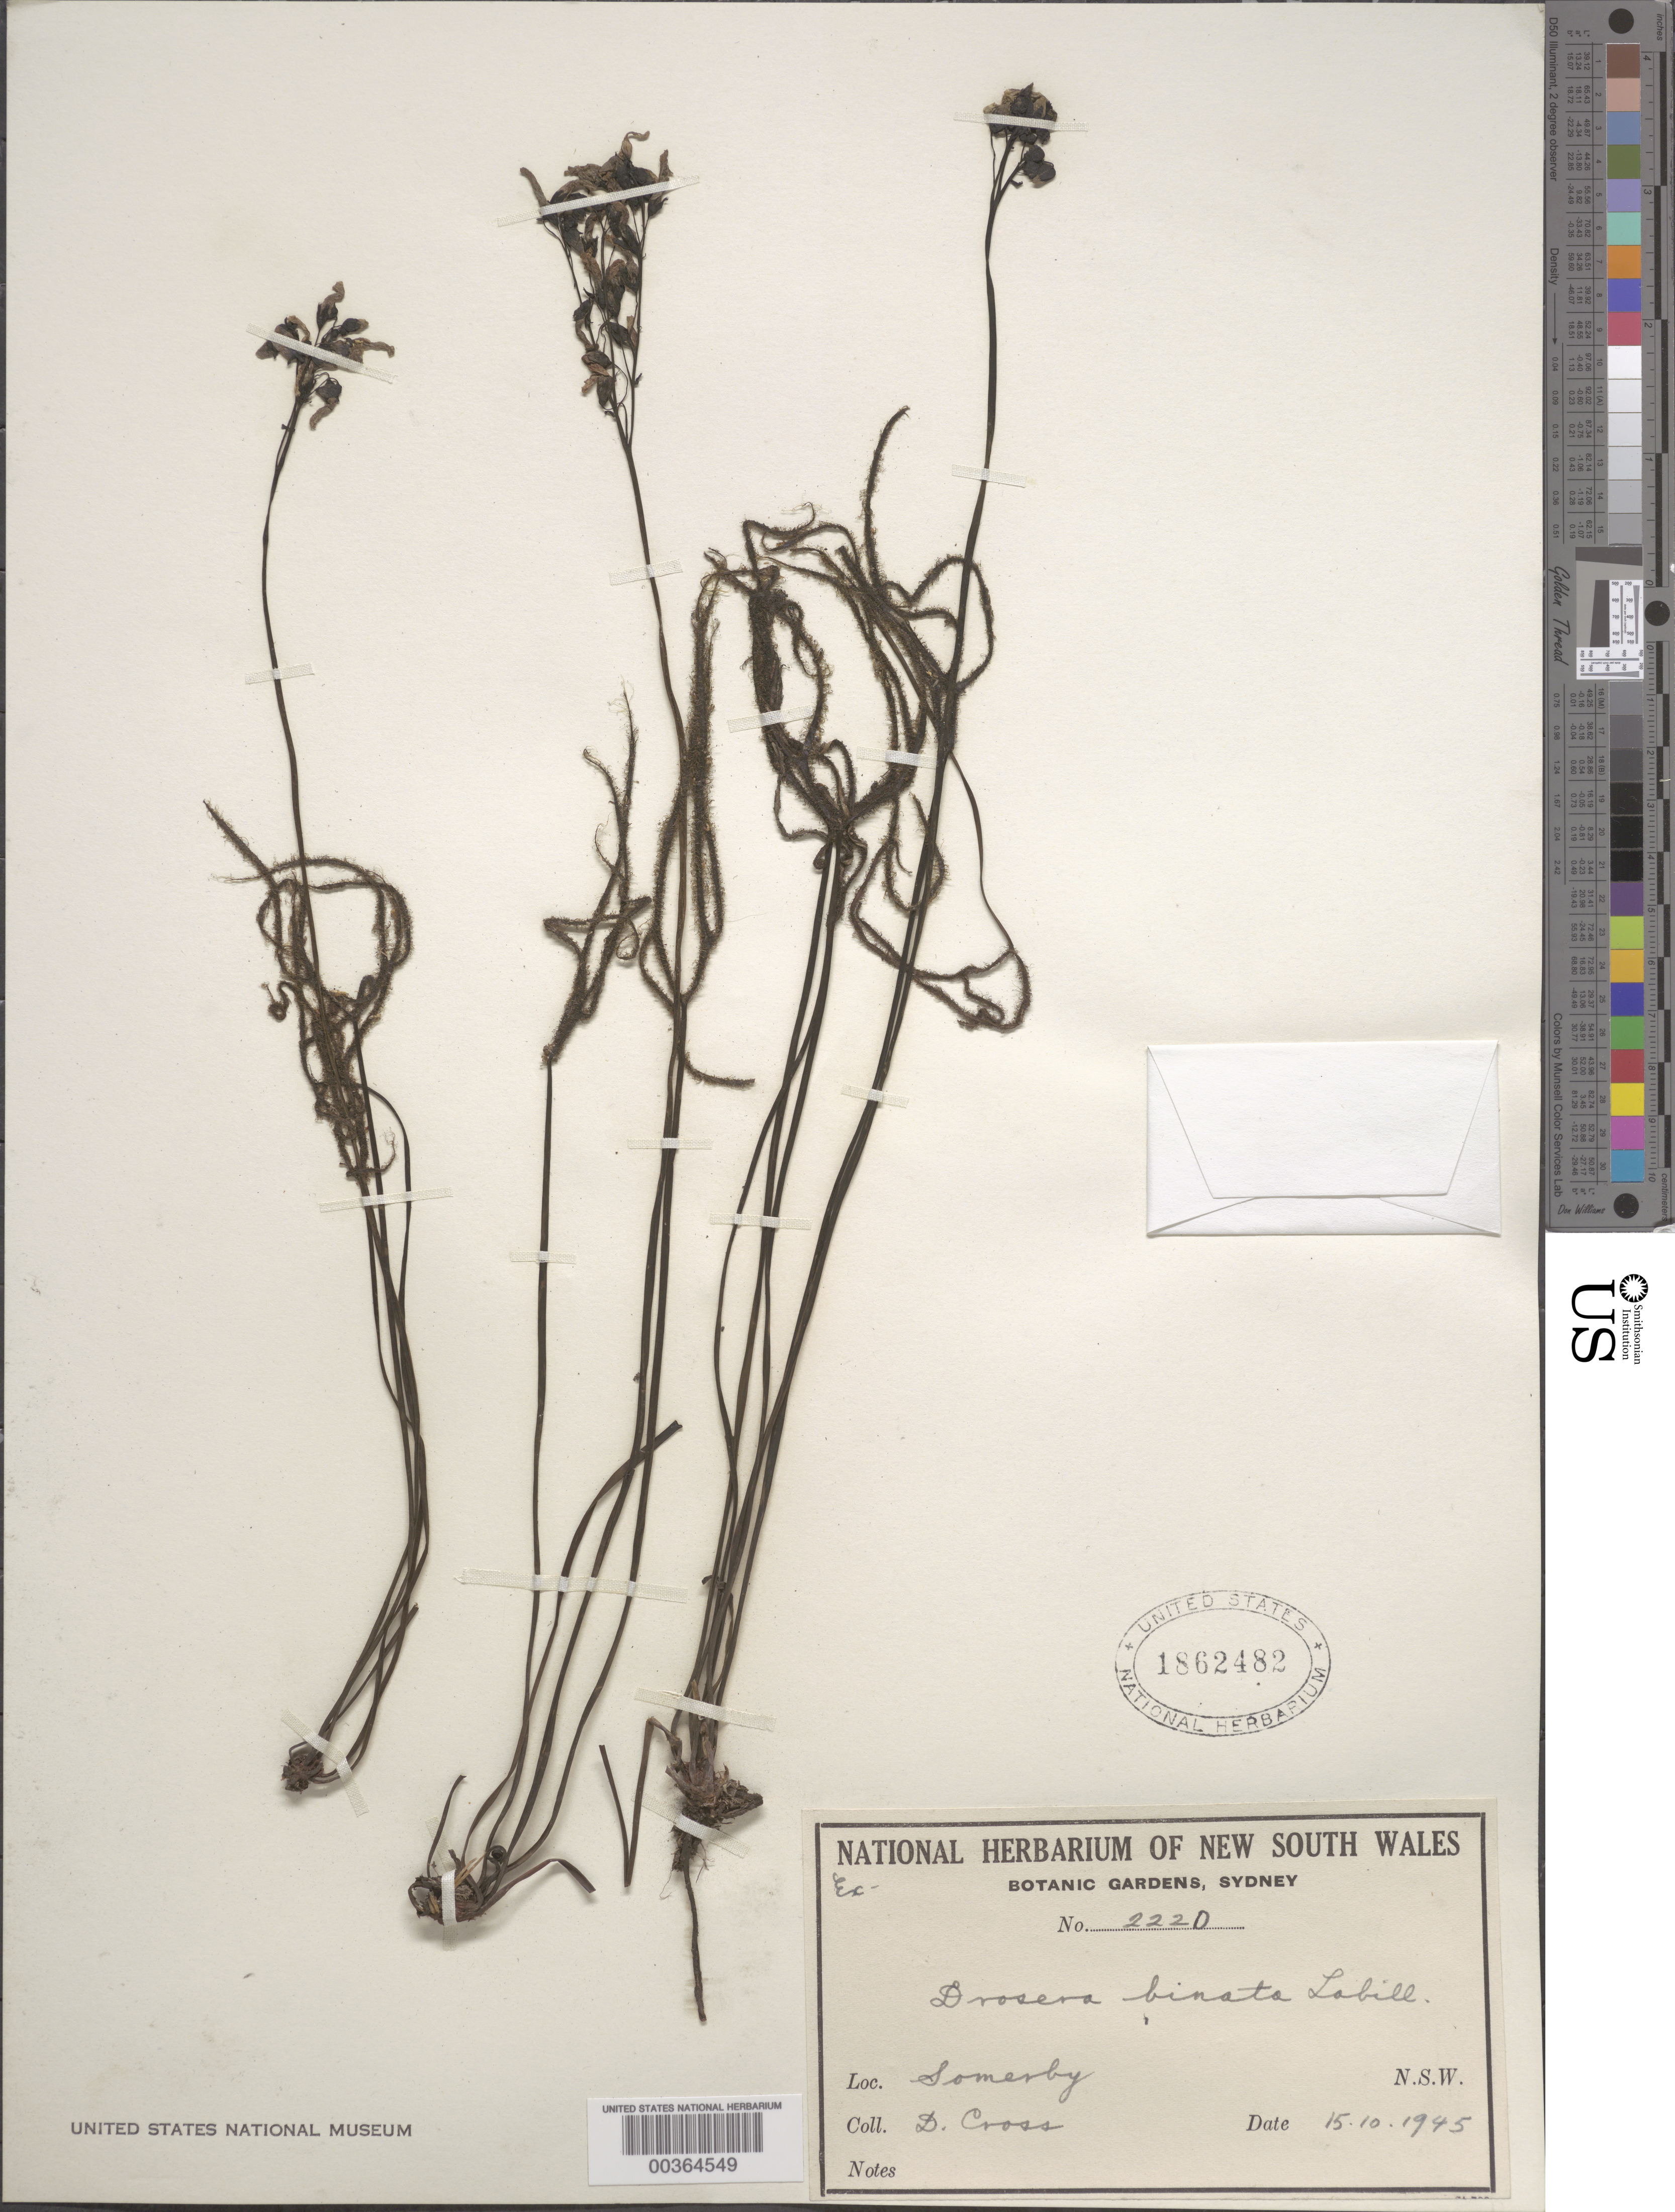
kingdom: Plantae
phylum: Tracheophyta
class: Magnoliopsida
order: Caryophyllales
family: Droseraceae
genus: Drosera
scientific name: Drosera binata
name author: Labill.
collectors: D. Cross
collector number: Ex Herb. Nsw No 222d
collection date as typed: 15 Oct 1945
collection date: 1945-10-15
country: Australia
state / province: New South Wales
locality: Somerby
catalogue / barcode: US 1862482